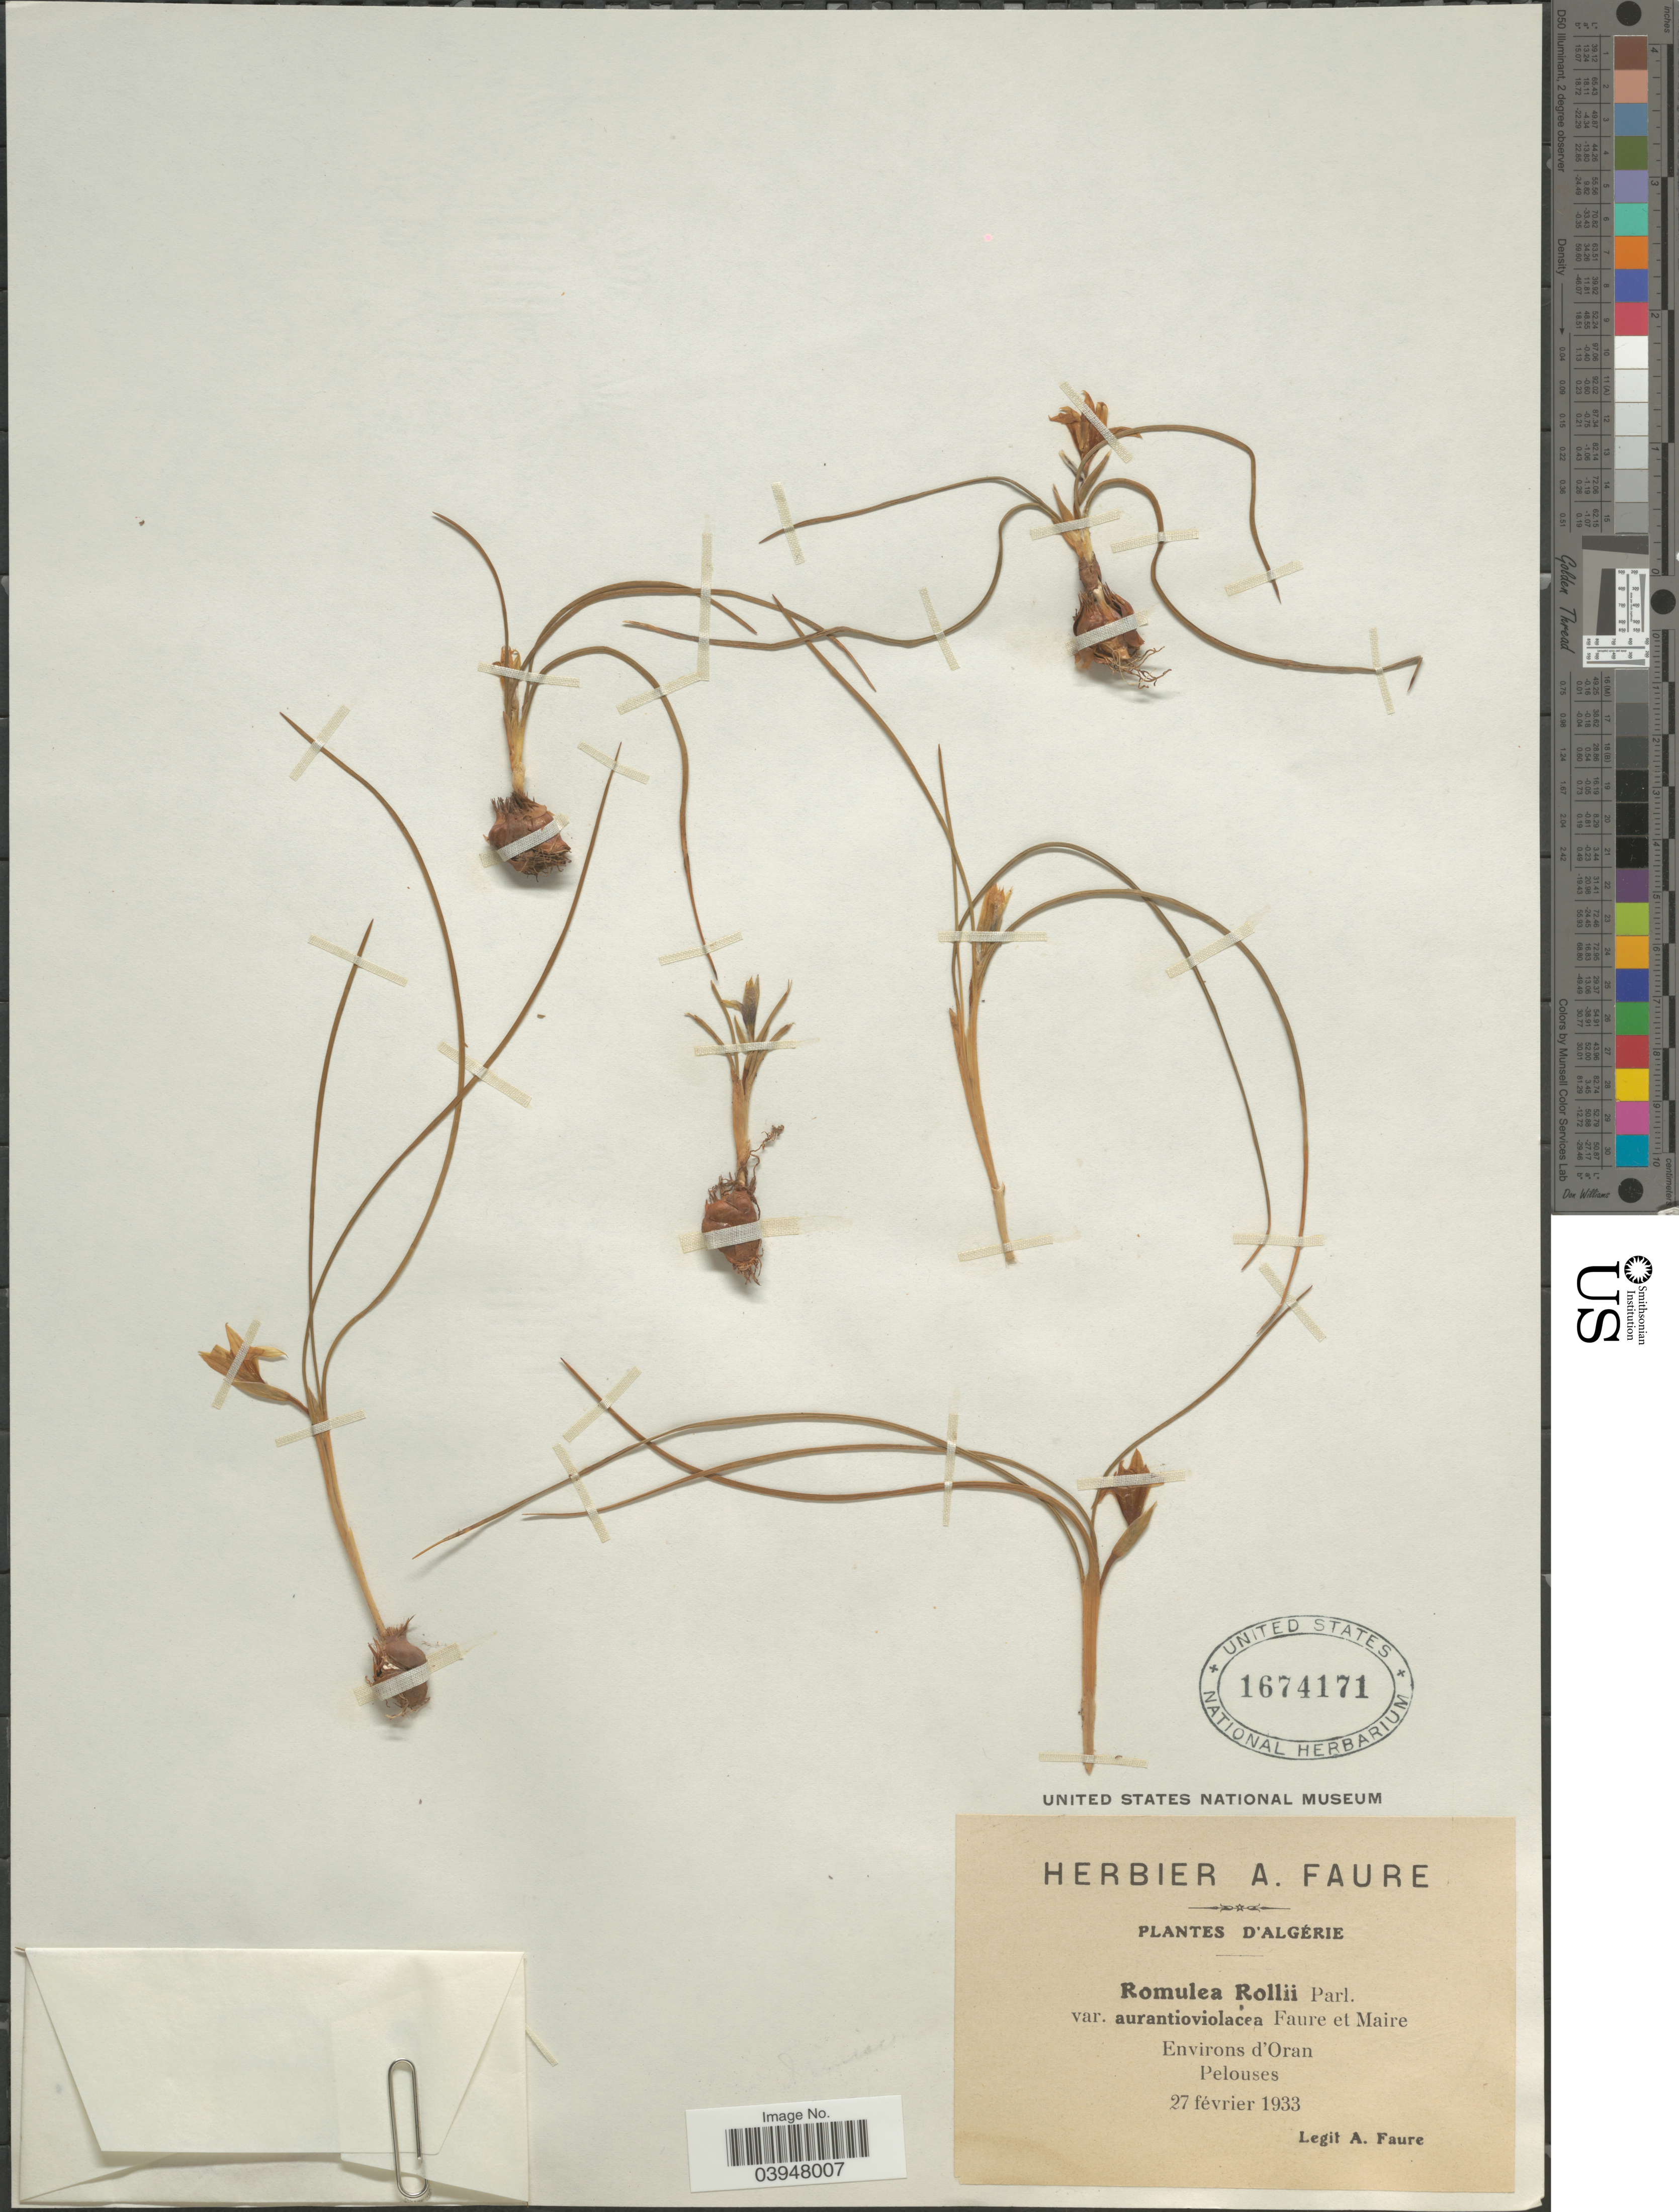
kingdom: Plantae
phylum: Tracheophyta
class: Liliopsida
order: Asparagales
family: Iridaceae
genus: Romulea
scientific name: Romulea rollii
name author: Parl.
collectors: A. Faure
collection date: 1933-02-27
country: Algeria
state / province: Oran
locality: Environs d'Oran. Pelouses.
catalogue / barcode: US 1674171